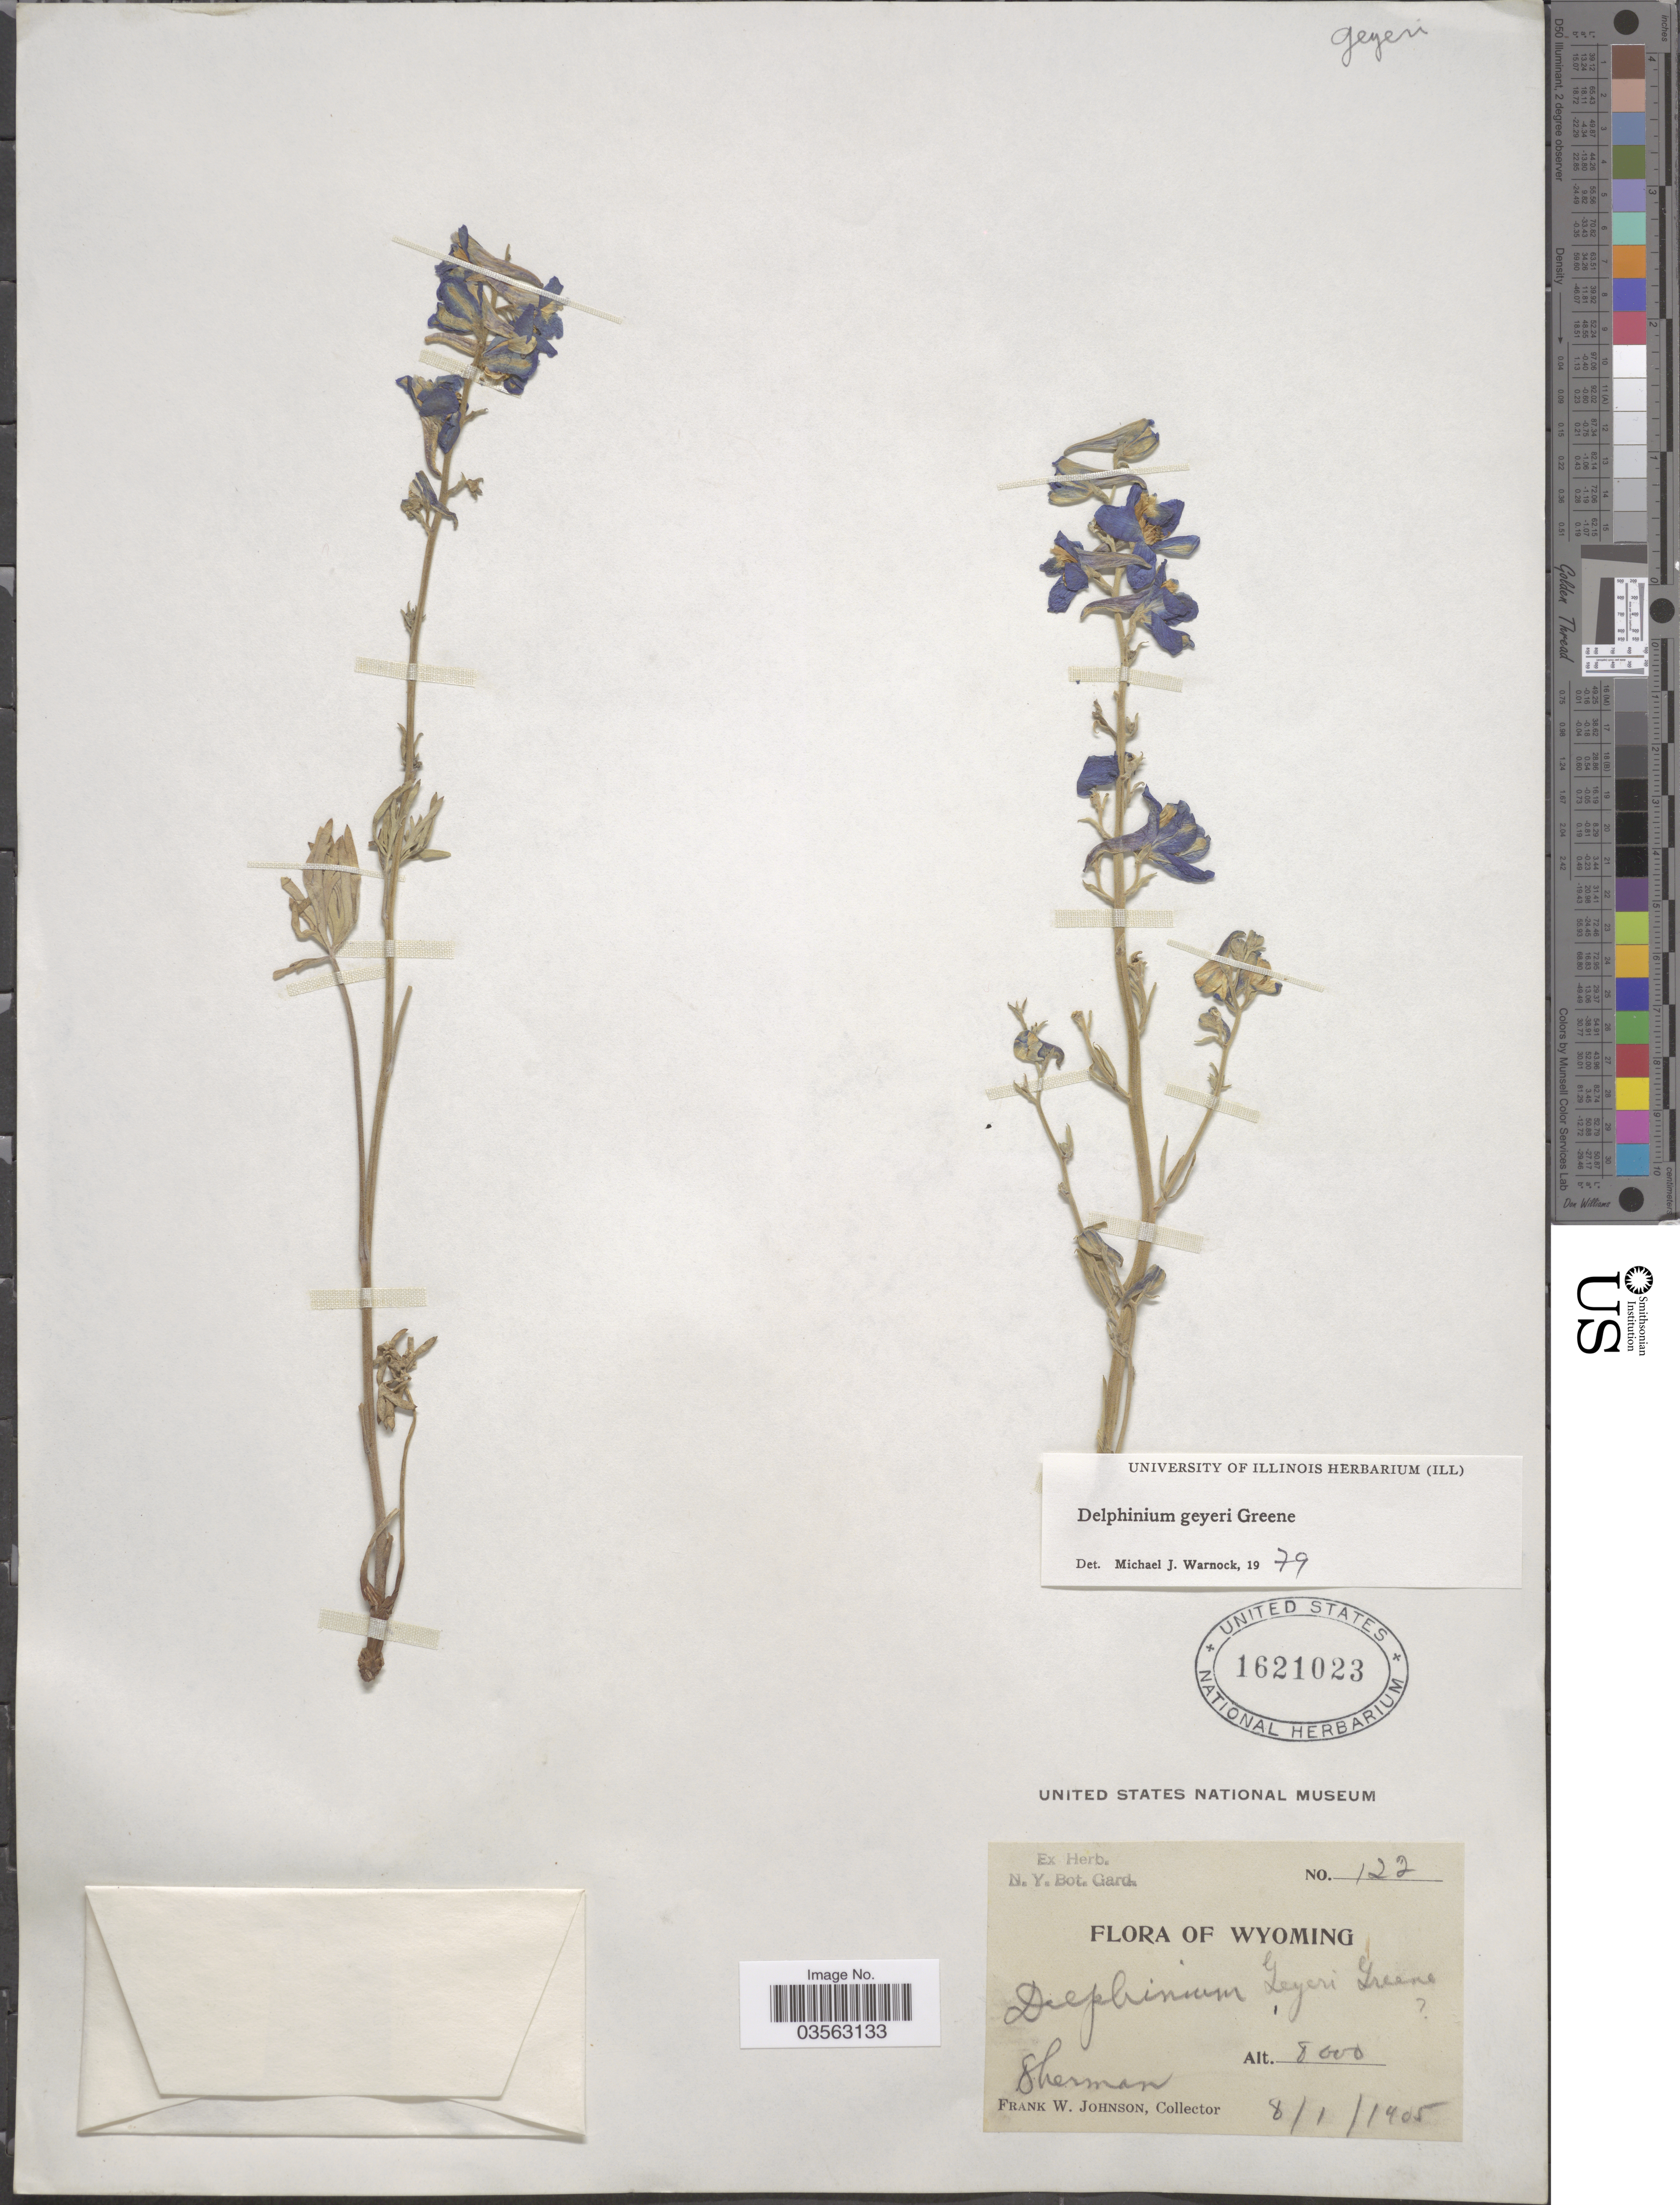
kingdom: Plantae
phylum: Tracheophyta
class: Magnoliopsida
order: Ranunculales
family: Ranunculaceae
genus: Delphinium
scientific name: Delphinium geyeri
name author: Greene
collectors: F. W. Johnson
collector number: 122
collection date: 1905-08-01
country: United States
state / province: Wyoming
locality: Sherman.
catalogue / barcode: US 1621023